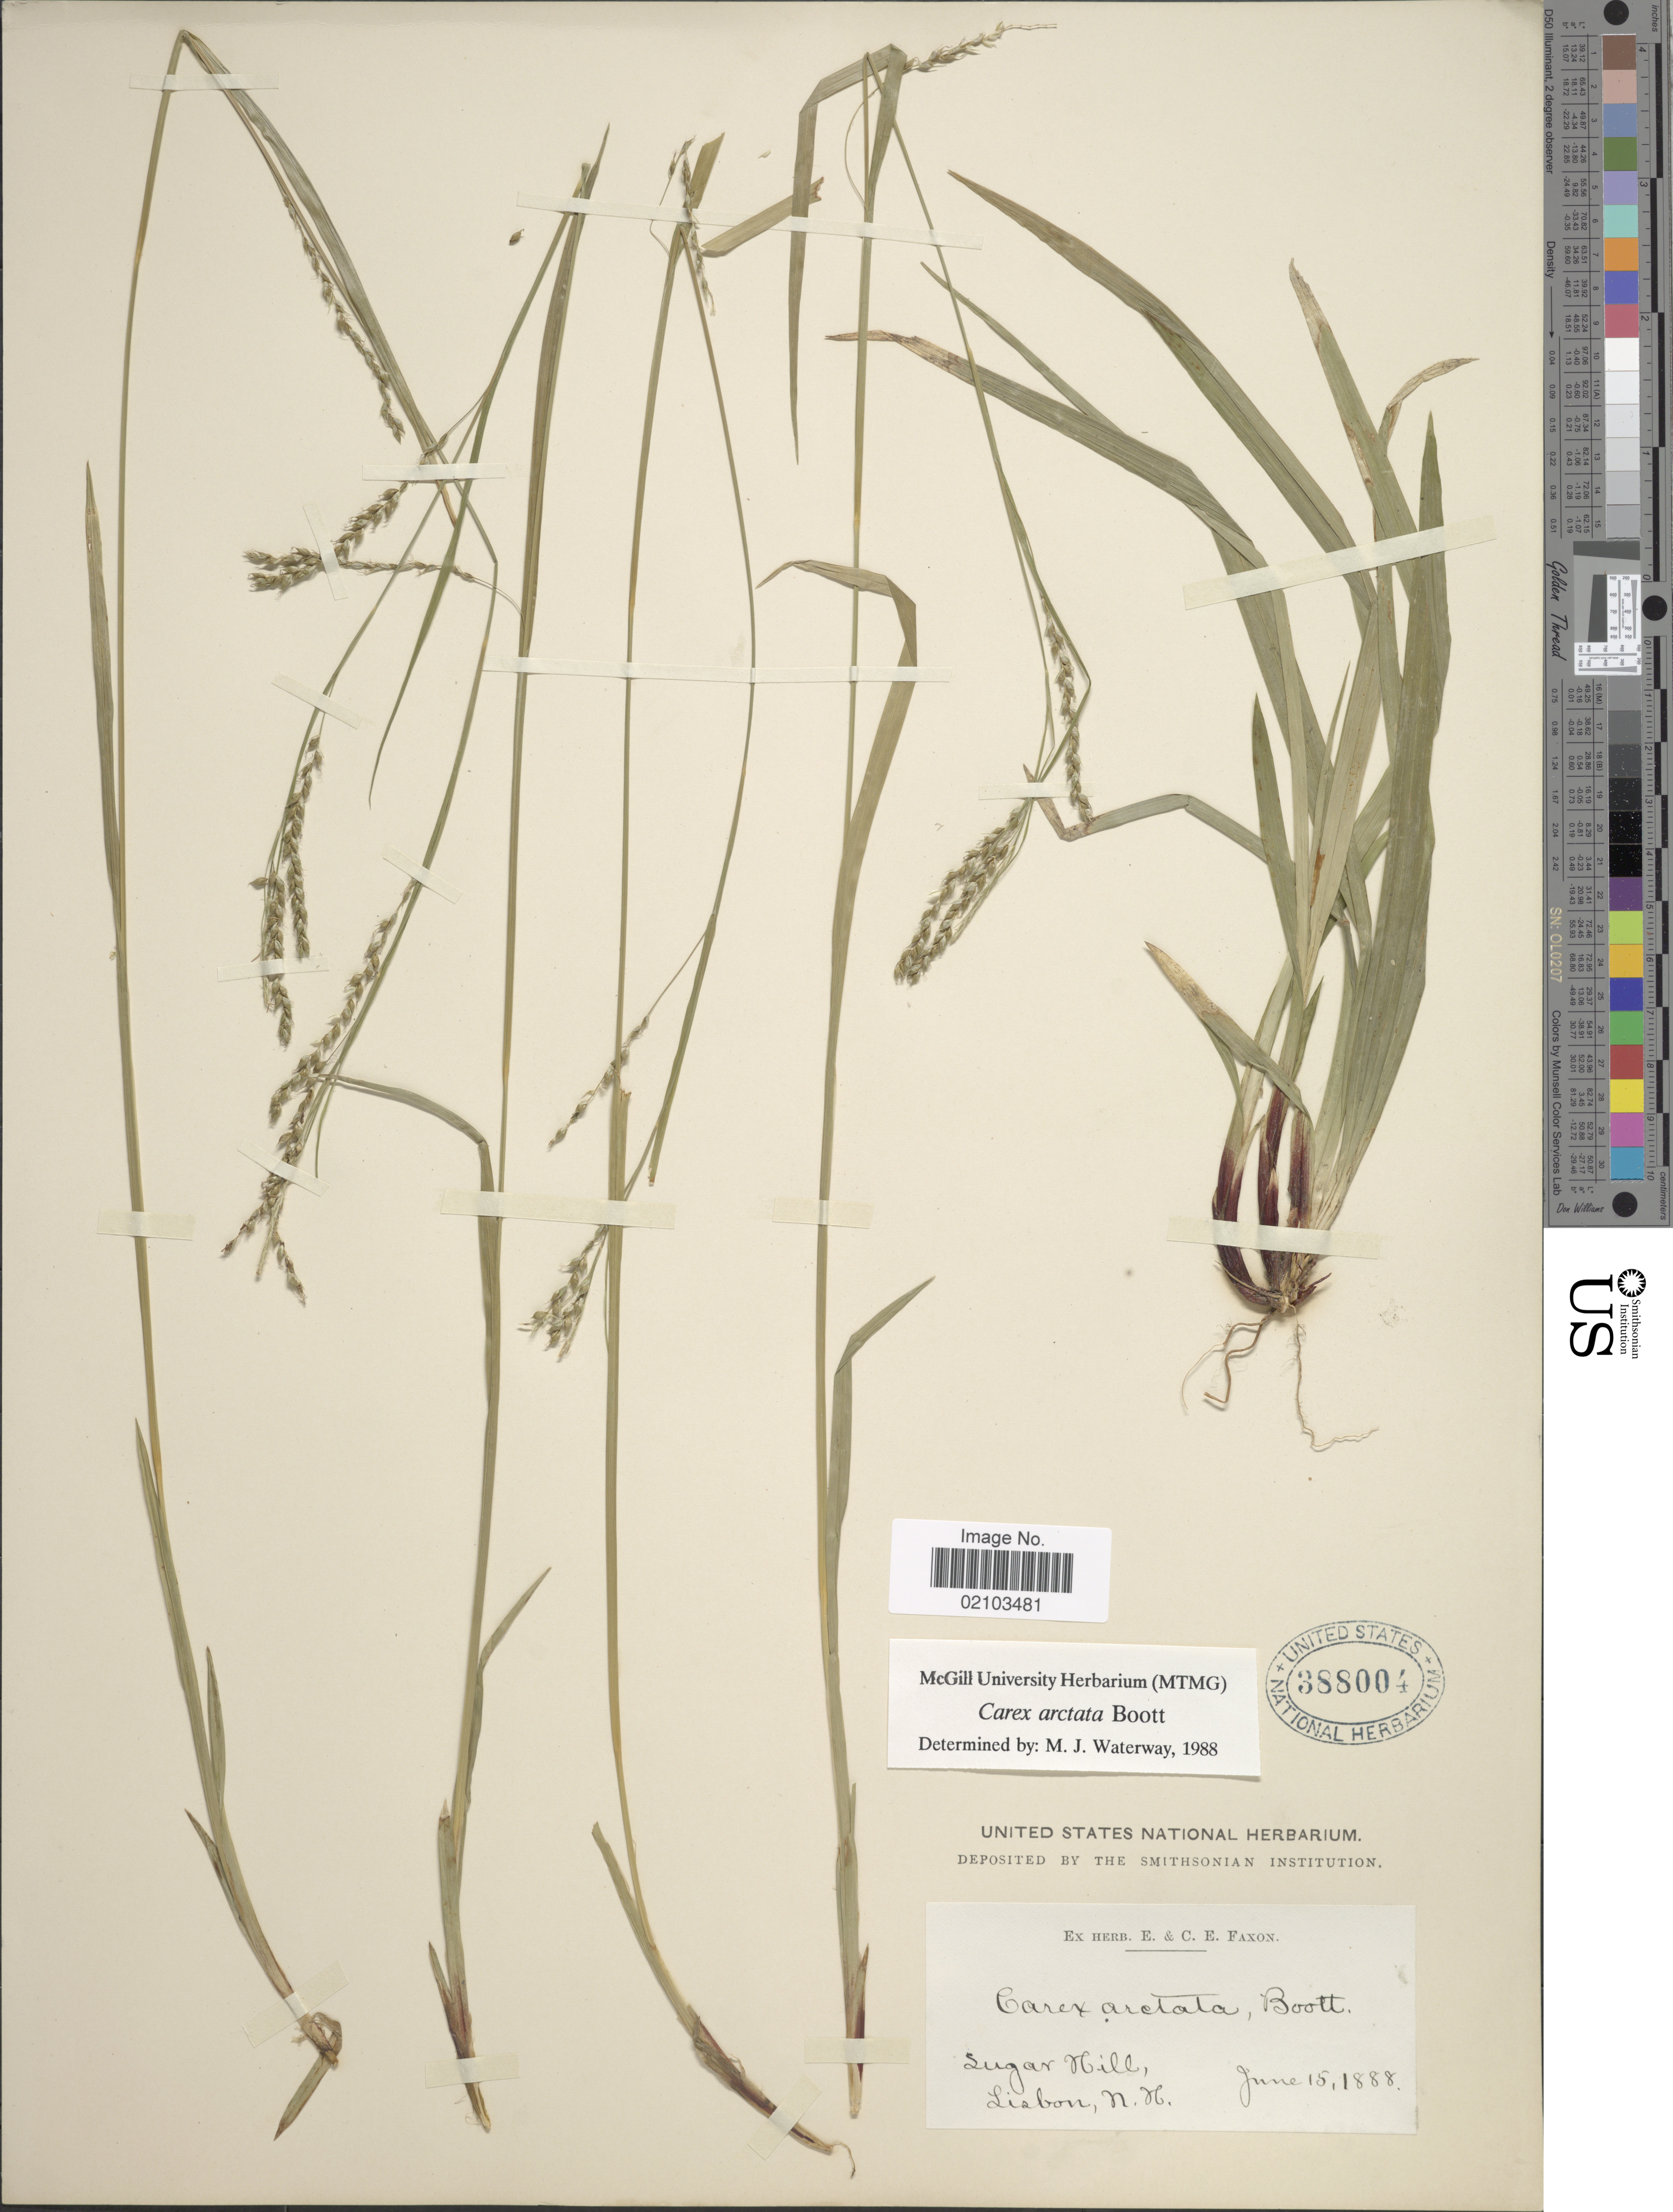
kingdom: Plantae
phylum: Tracheophyta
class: Liliopsida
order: Poales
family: Cyperaceae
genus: Carex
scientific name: Carex arctata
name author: Boott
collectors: ex herb. E. & C.E. Faxon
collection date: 1888-06-15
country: United States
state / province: New Hampshire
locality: Sugar Hills, Lisbon.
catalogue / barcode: US 388004